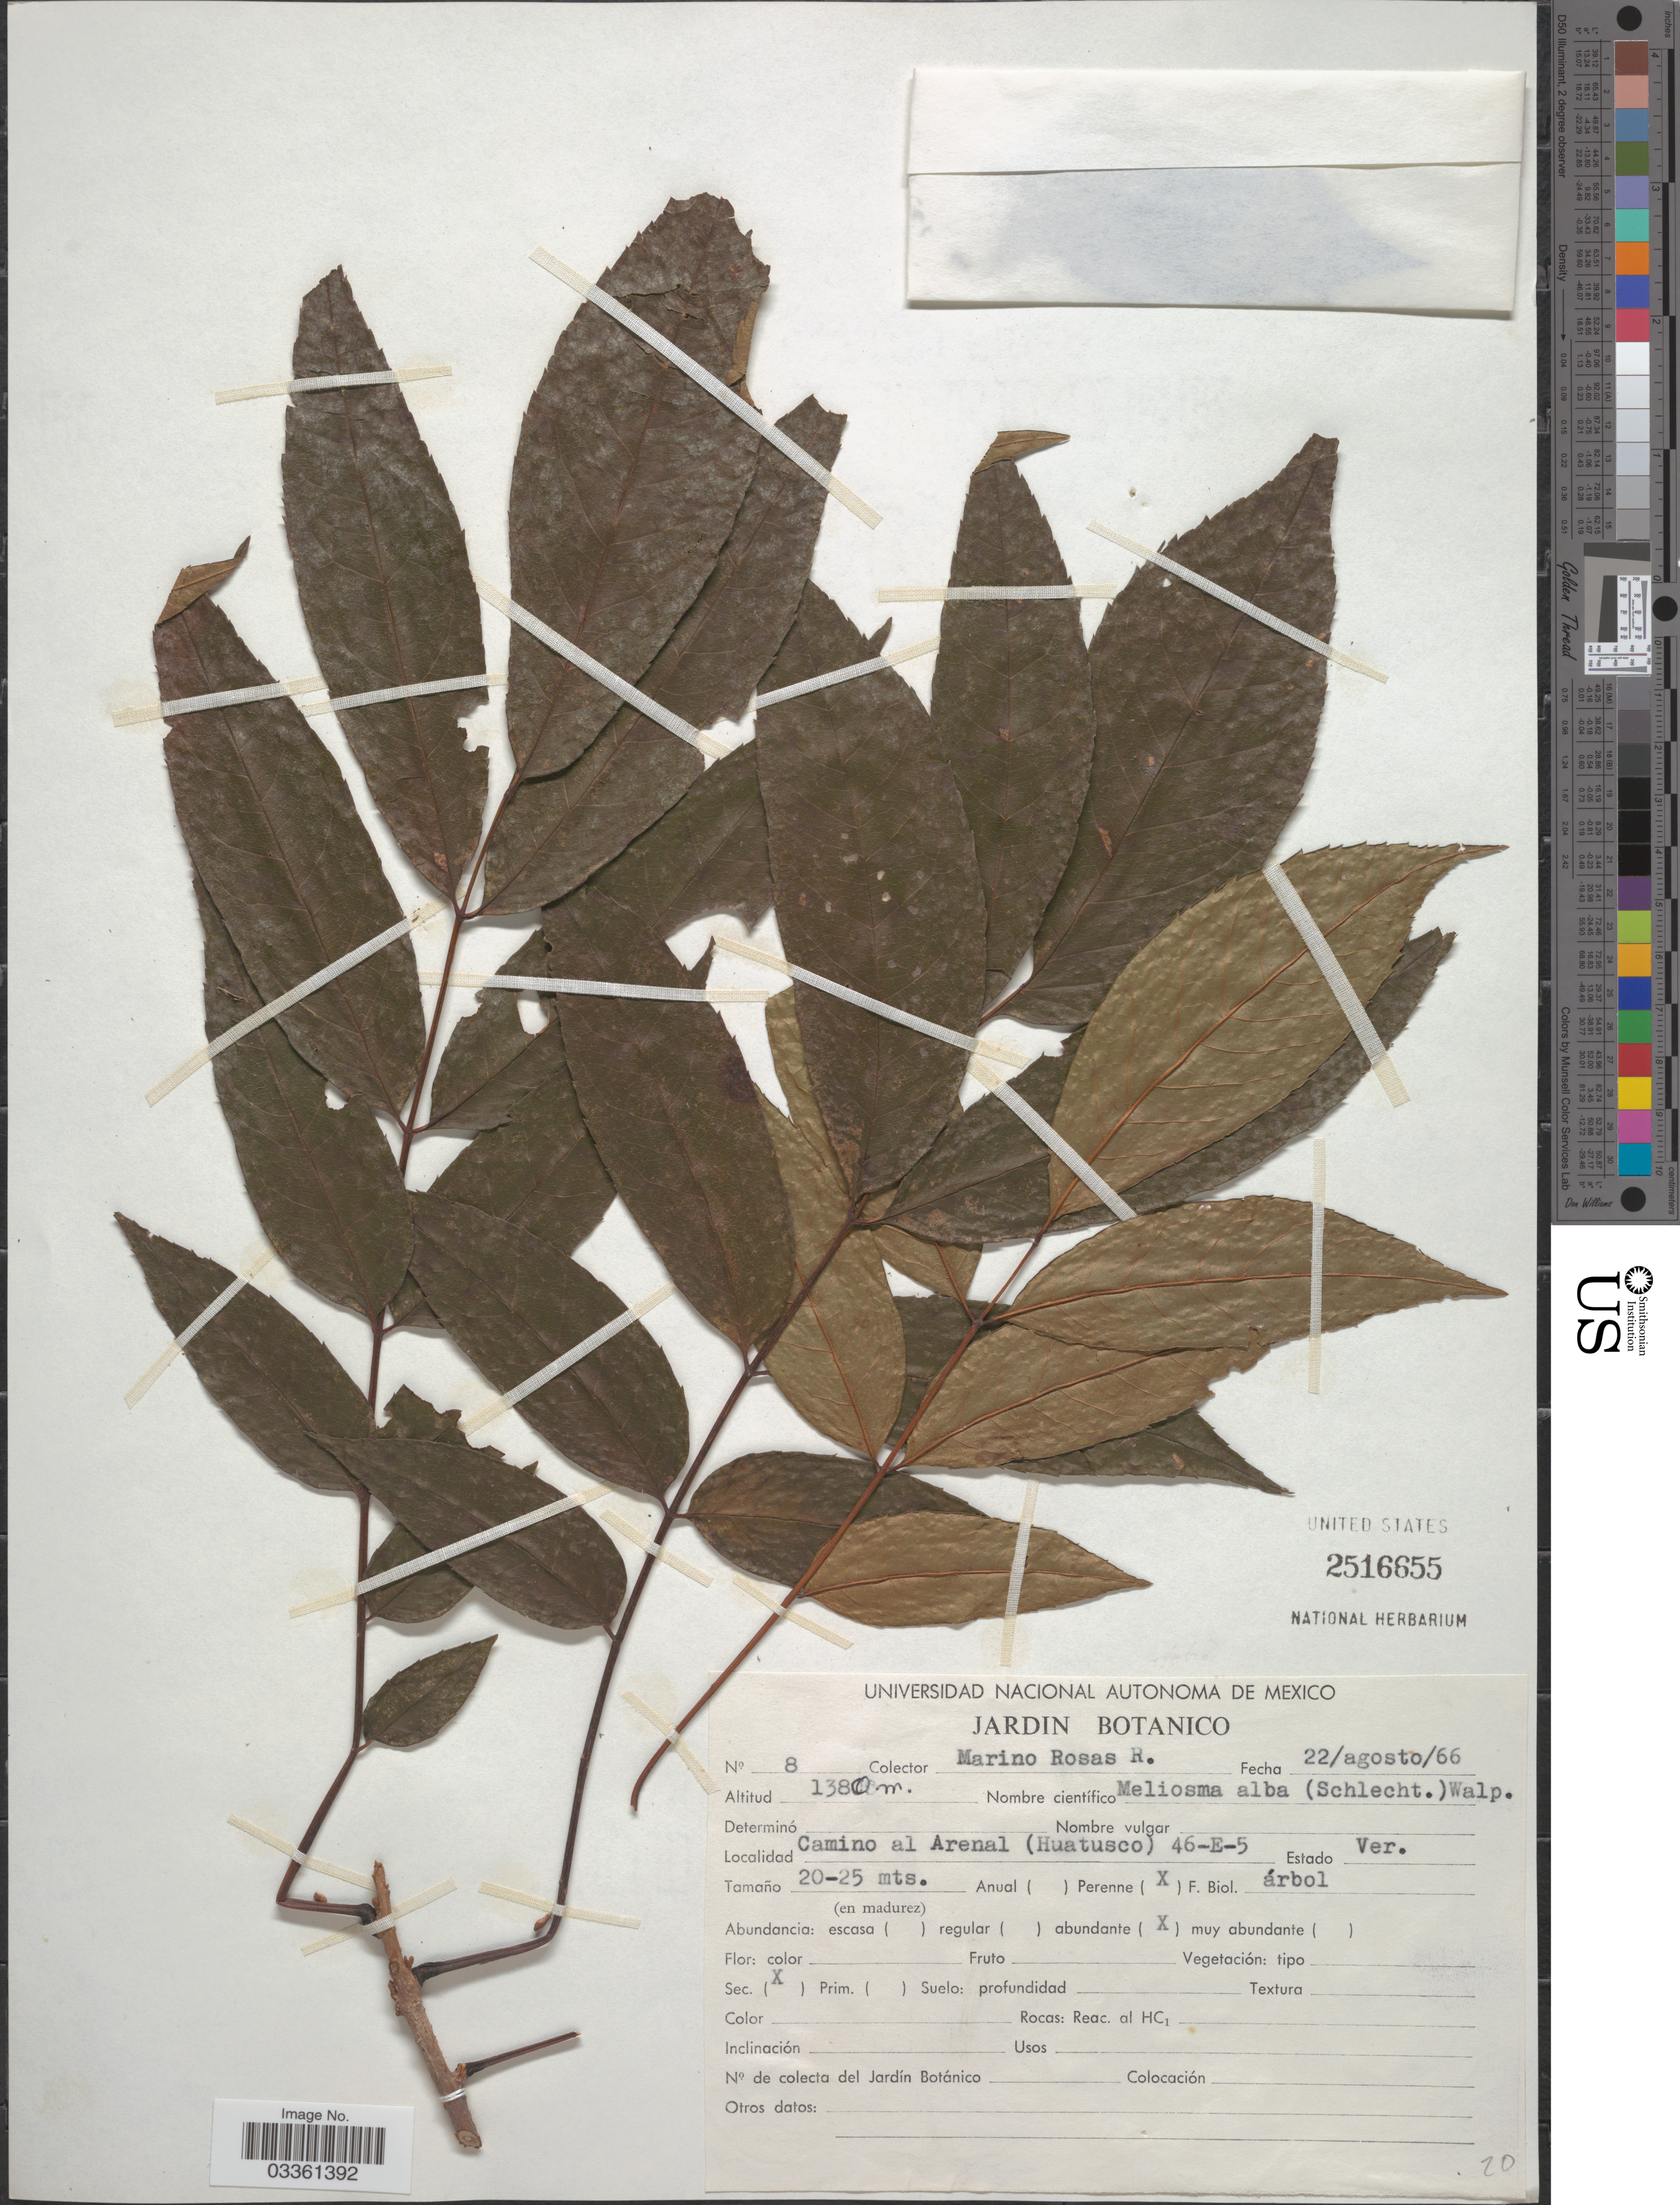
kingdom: Plantae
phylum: Tracheophyta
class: Magnoliopsida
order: Proteales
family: Sabiaceae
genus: Kingsboroughia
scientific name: Kingsboroughia alba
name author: (Schltdl.) Liebm.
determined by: Strong, Mark T., (BOT), Smithsonian Institution - National Museum of Natural History (UNITED STATES)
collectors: M. Rosas R.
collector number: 8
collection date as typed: Transcribed d/m/y: 22/8/66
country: Mexico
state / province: Veracruz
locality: Camino al Arenal (Huatusco) 46-E-5. Estado Ver.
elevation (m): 1380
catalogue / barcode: US 2516655